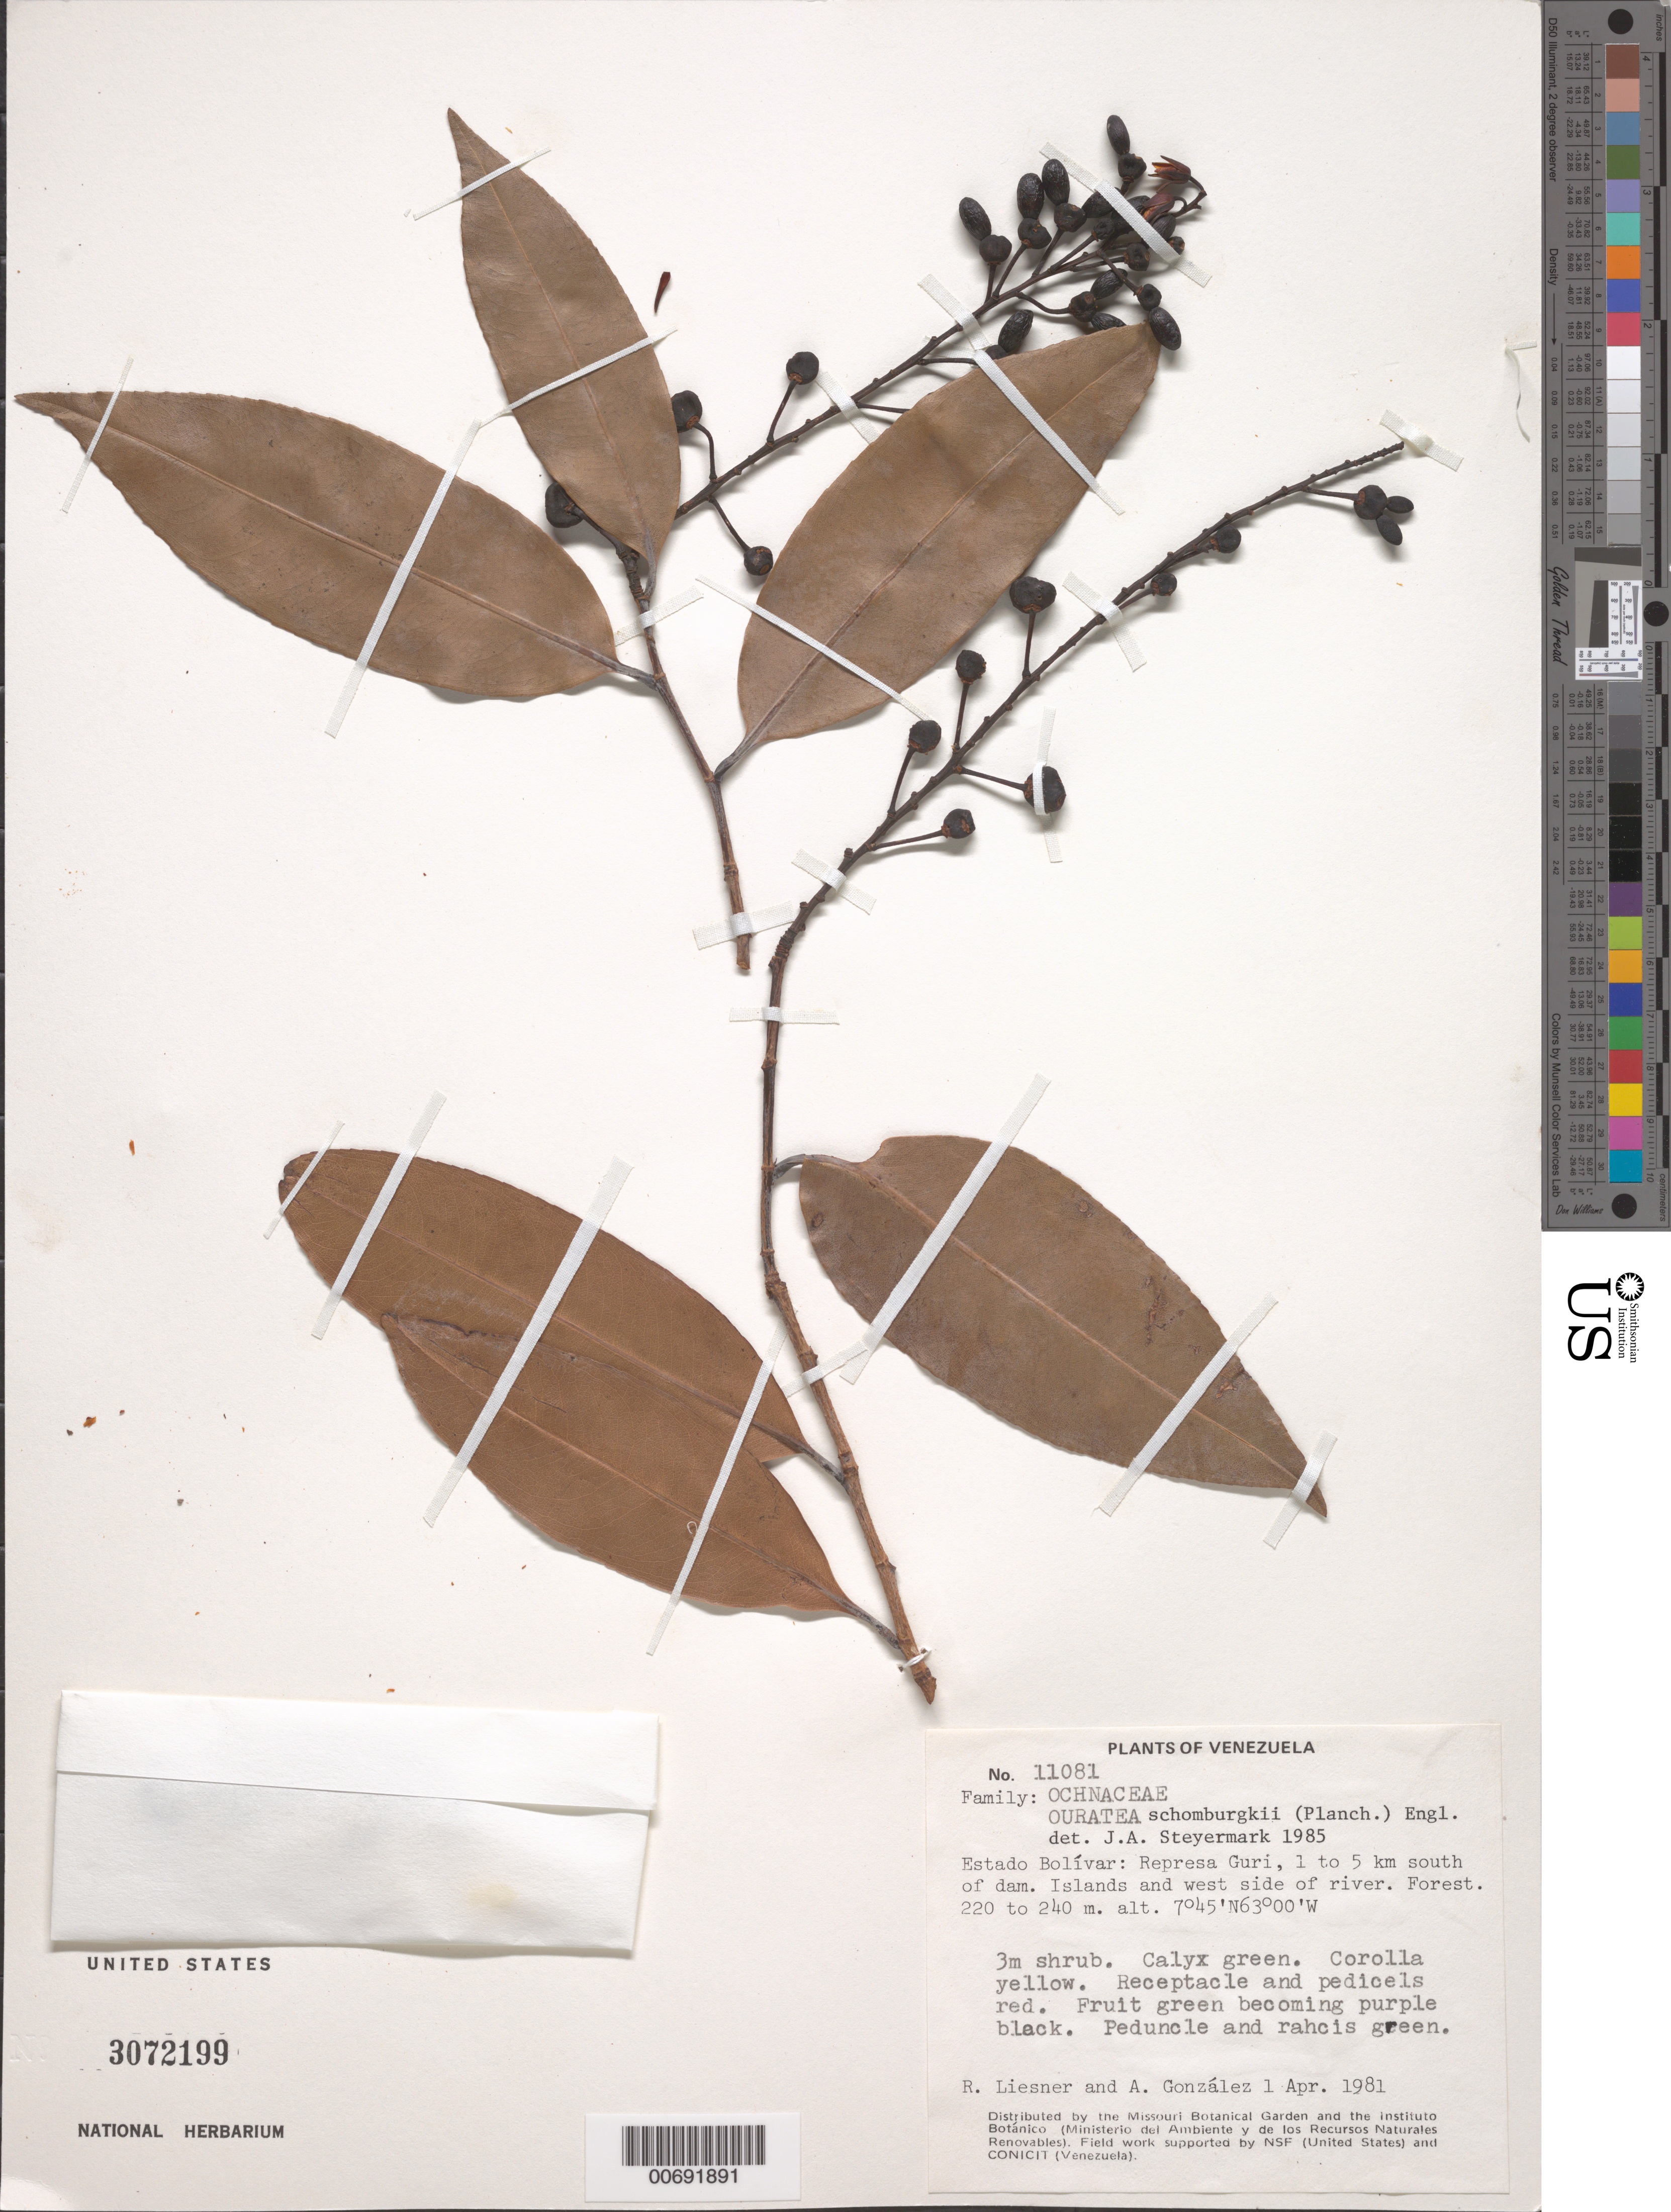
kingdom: Plantae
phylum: Tracheophyta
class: Magnoliopsida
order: Malpighiales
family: Ochnaceae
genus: Ouratea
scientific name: Ouratea schomburgkii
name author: (Planch.) Engl.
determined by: Steyermark, Julian A., (VEN)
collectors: R. L. Liesner & A. C. González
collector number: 11081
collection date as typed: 1-Apr-81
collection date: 1981-04-01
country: Venezuela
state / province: Bolívar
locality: Represa Guri, 1-5 km S of dam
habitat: Islands and riverside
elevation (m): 220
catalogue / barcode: US 3072199